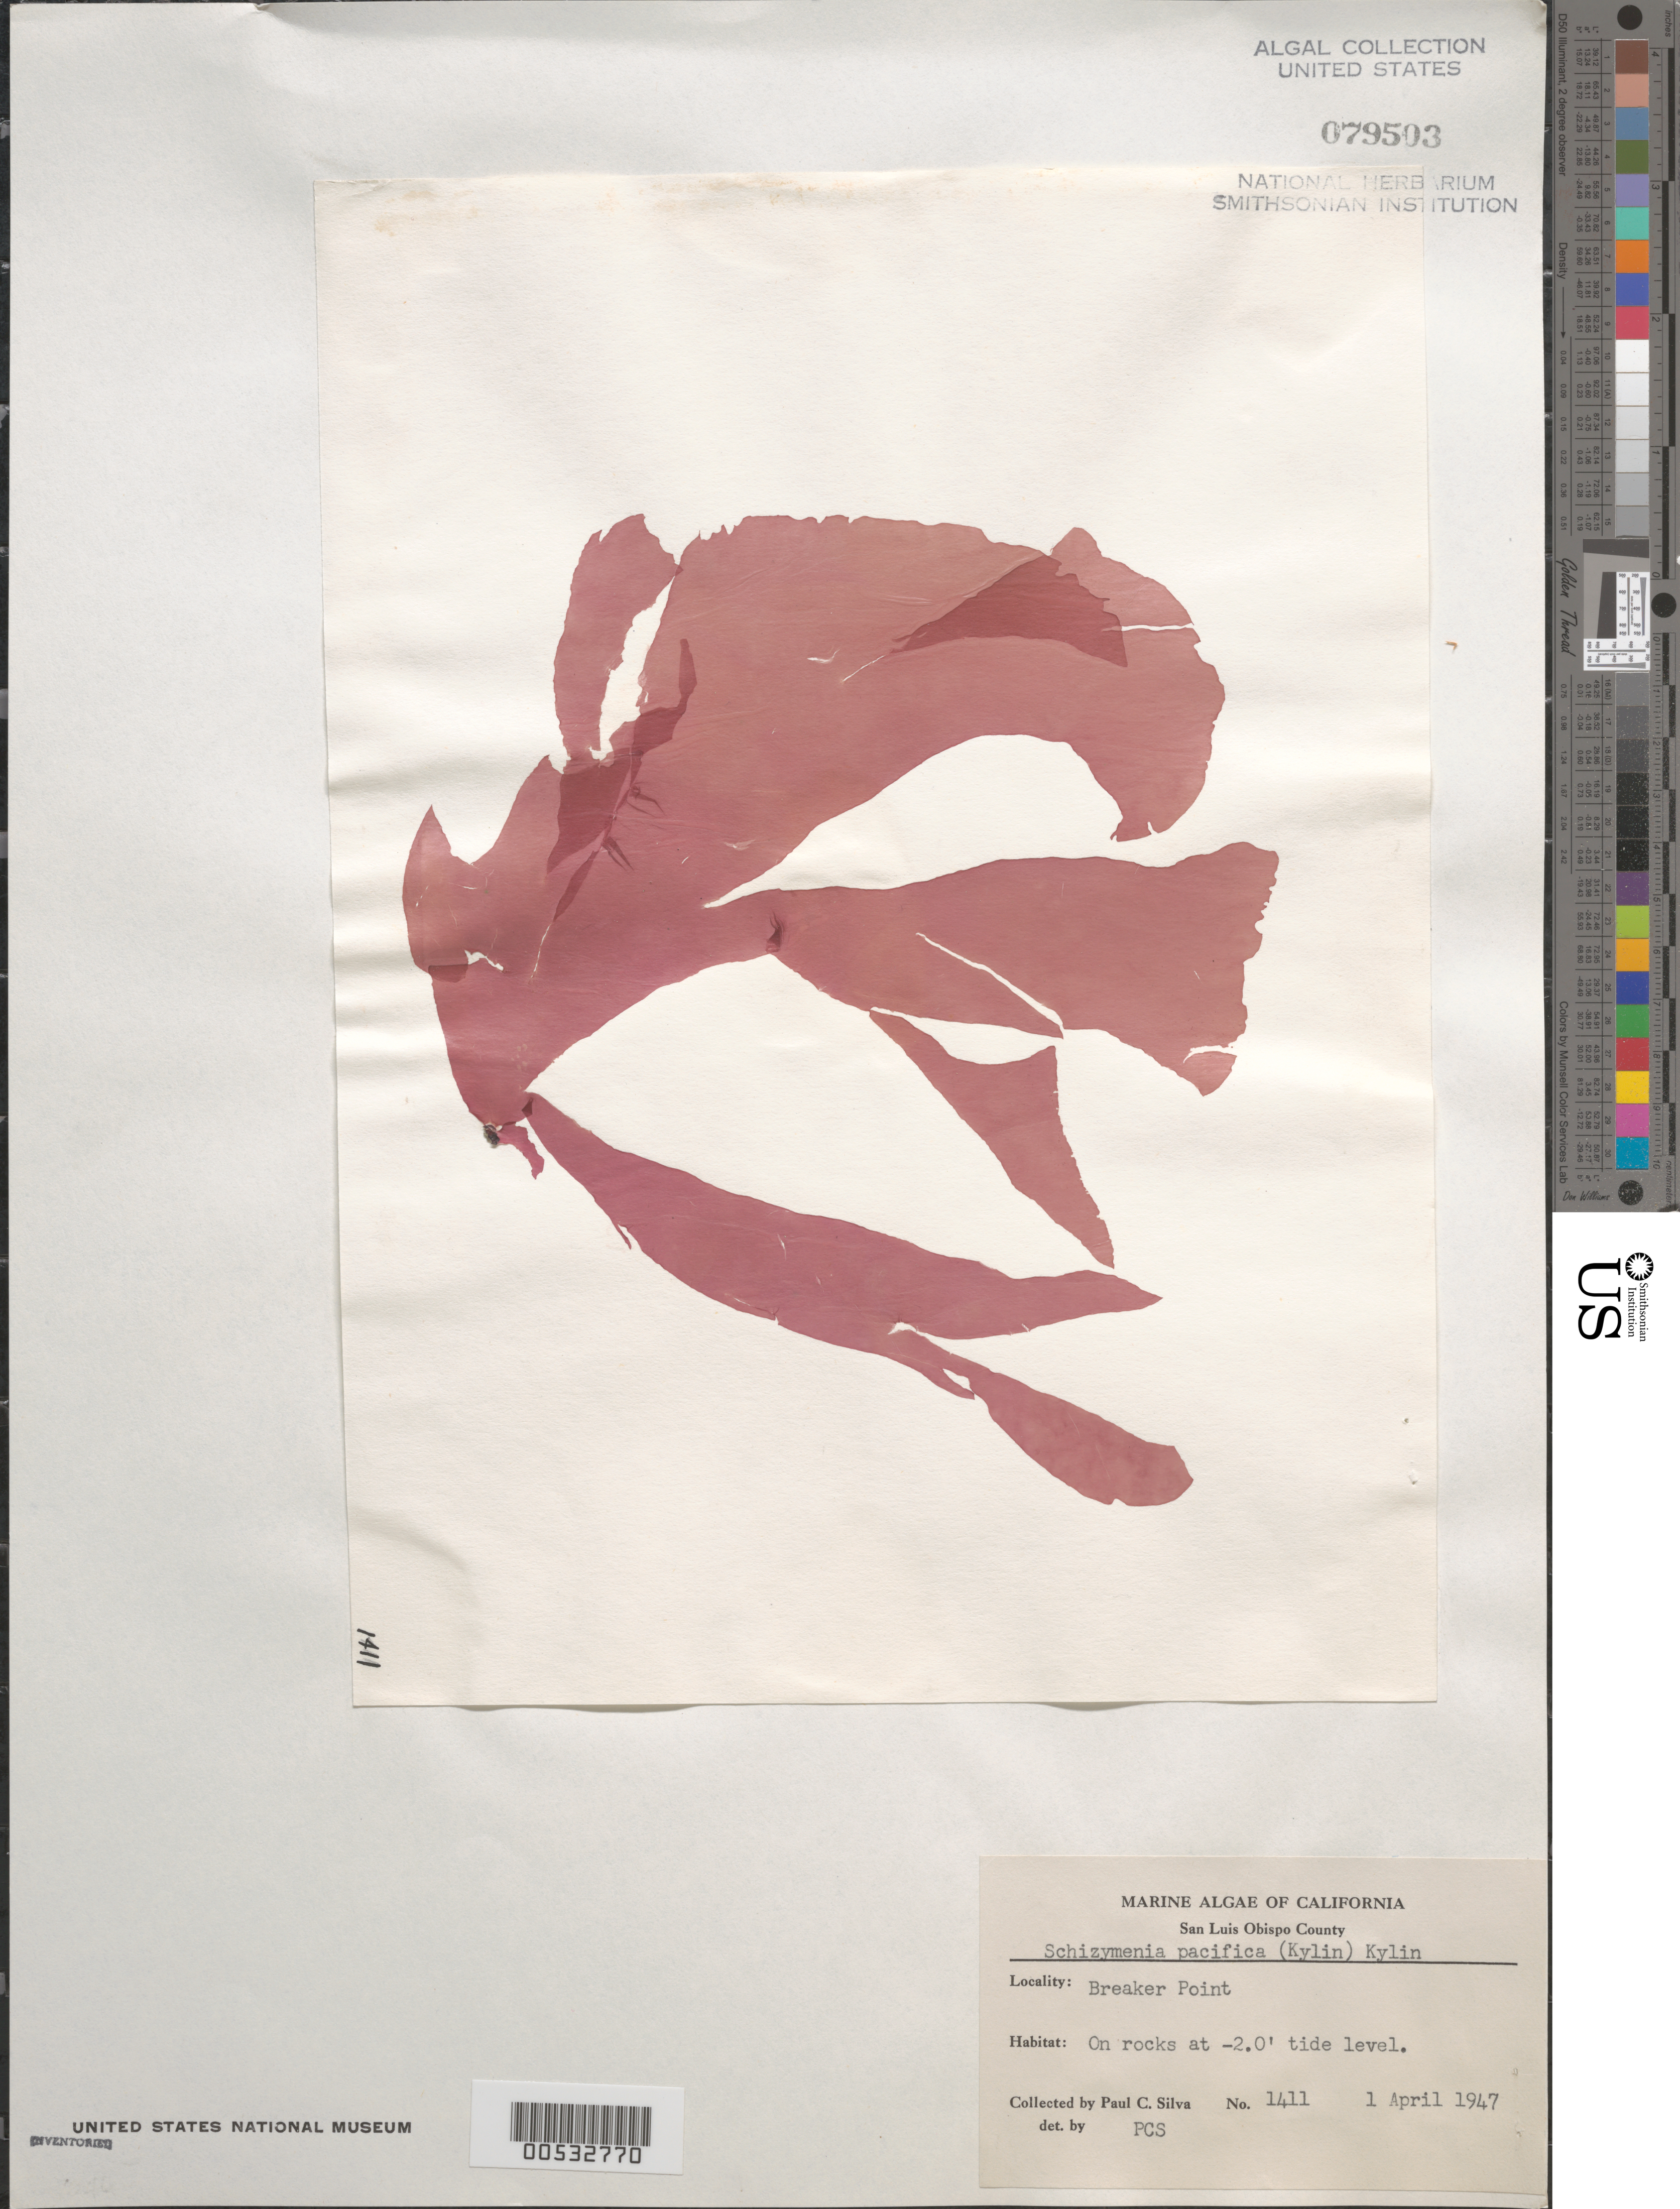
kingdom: Plantae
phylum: Rhodophyta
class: Florideophyceae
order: Nemastomatales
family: Schizymeniaceae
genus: Schizymenia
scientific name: Schizymenia pacifica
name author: (Kylin) Kylin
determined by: Silva, P. C.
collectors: P. C. Silva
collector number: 1411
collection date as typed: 01 Apr 1947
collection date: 1947-04-01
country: United States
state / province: California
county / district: San Luis Obispo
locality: Breaker Point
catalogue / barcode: US 79503